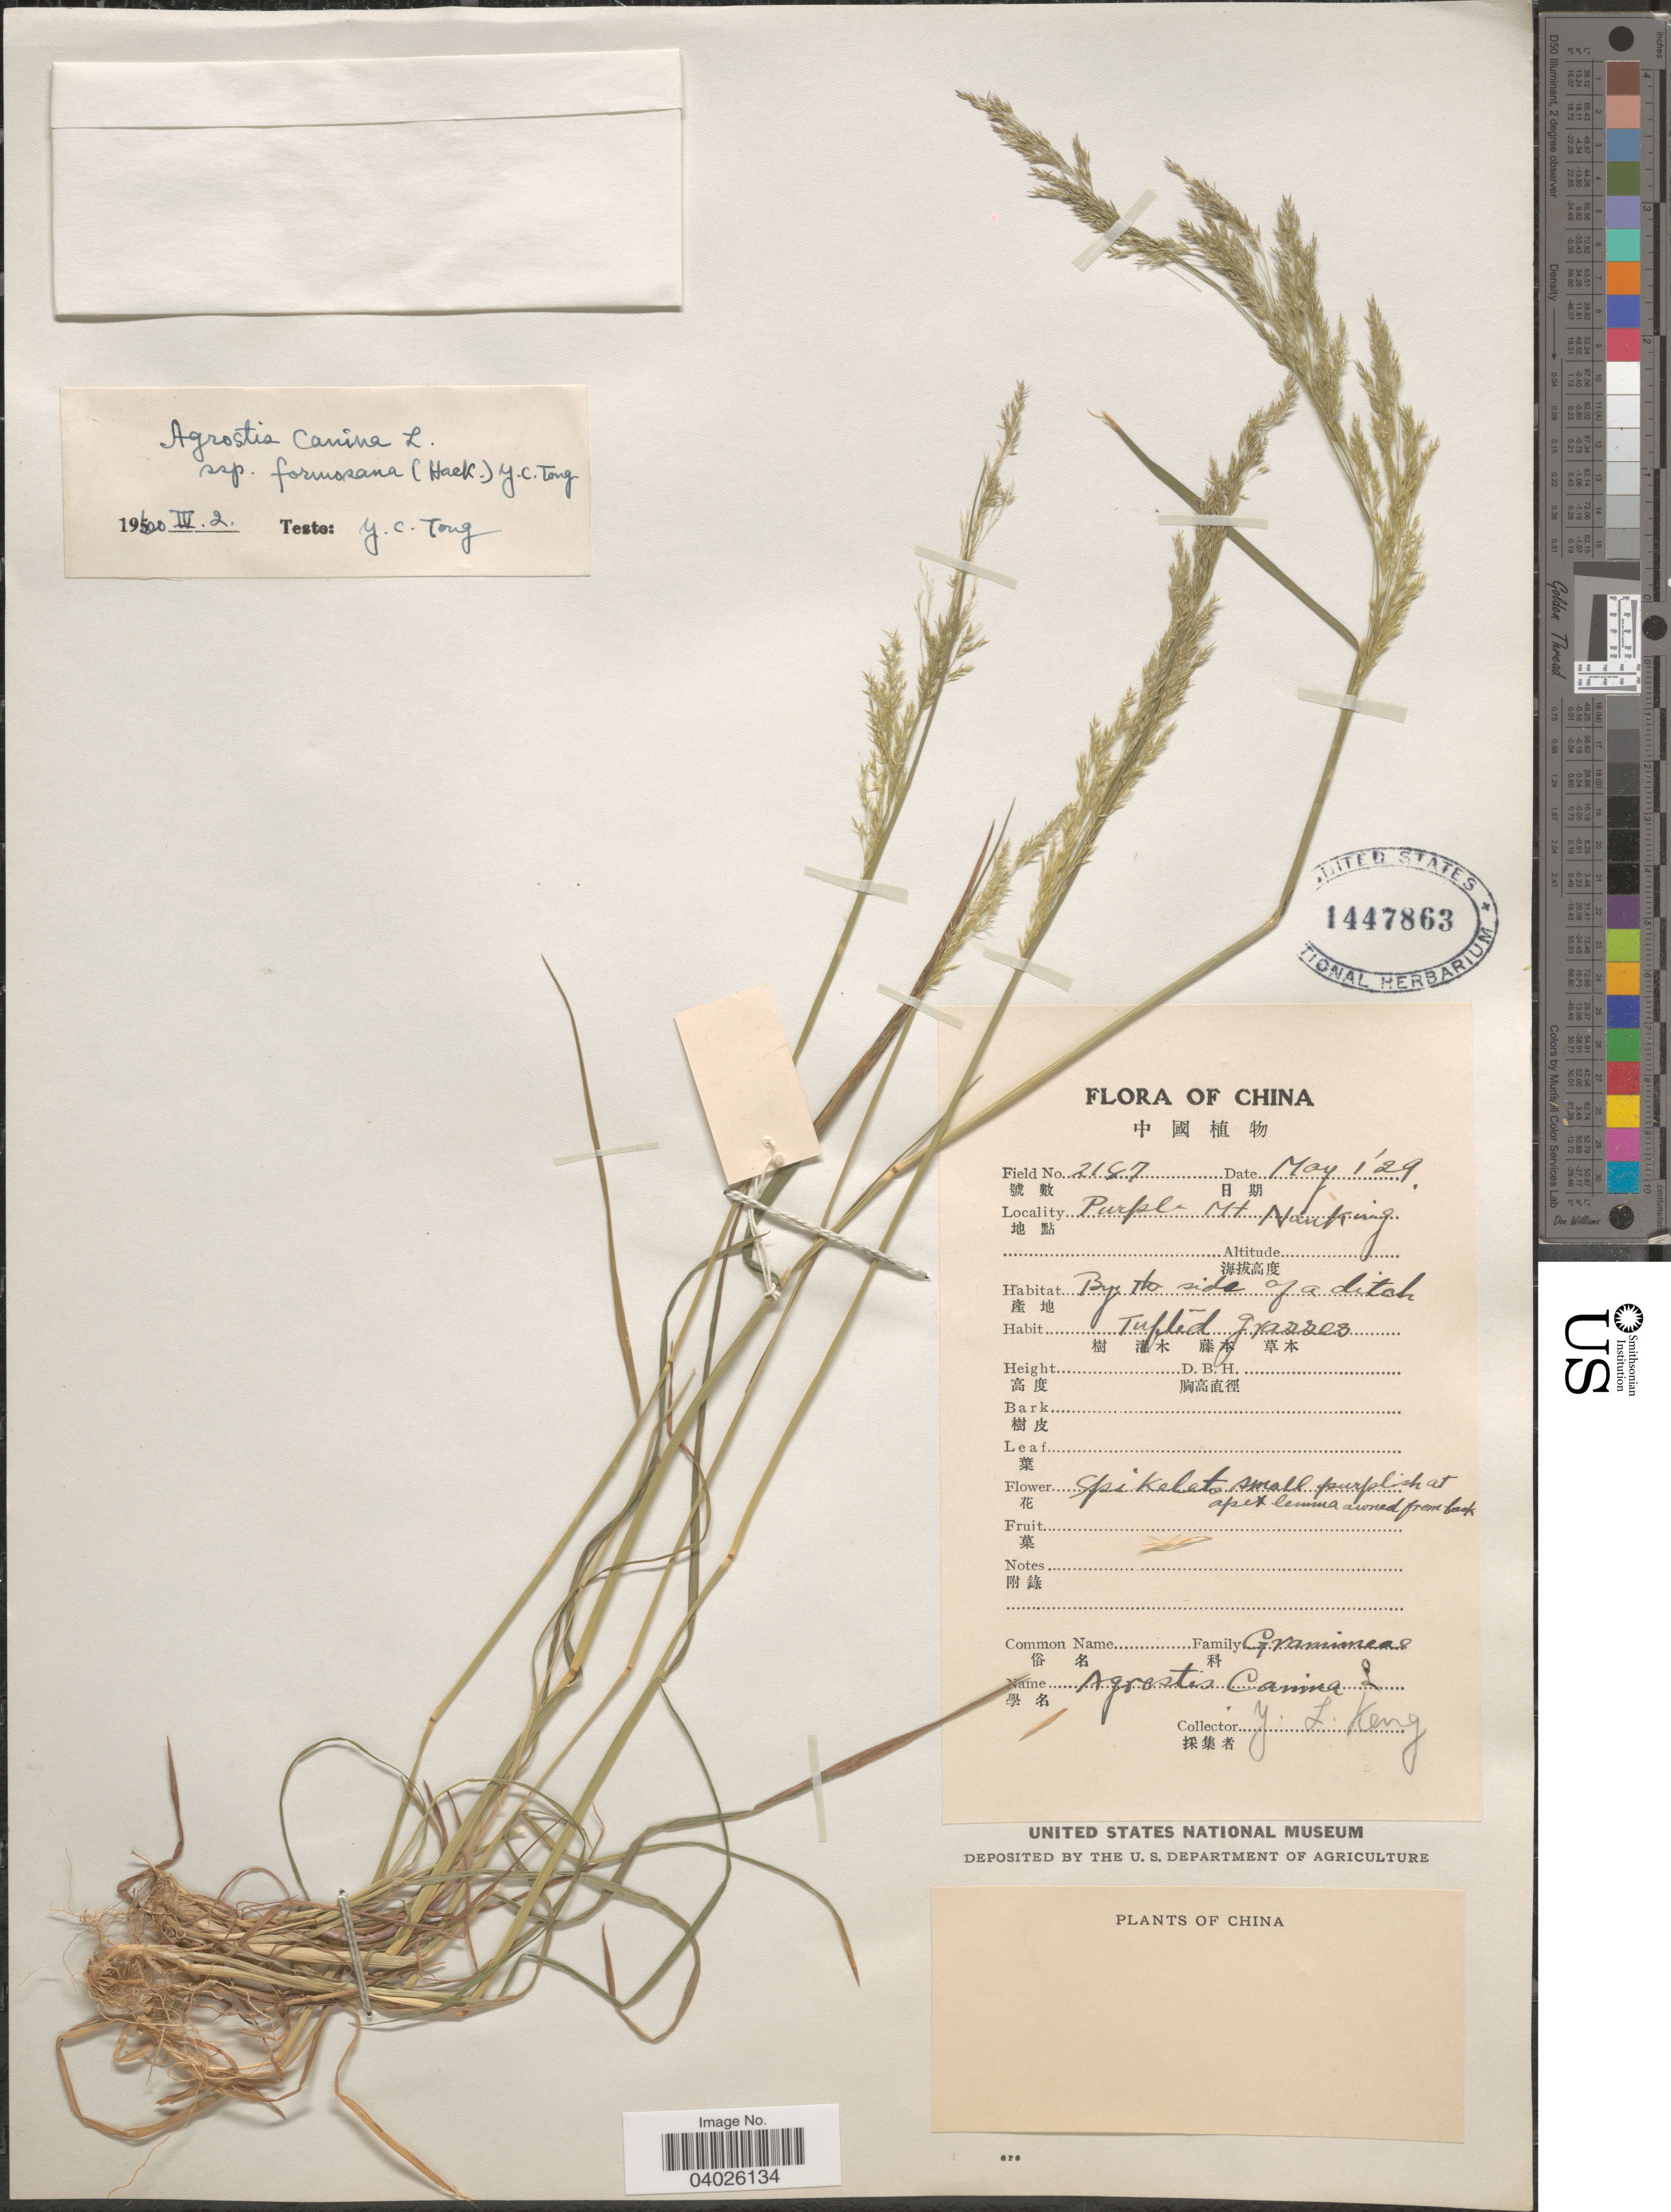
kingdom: Plantae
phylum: Tracheophyta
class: Liliopsida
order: Poales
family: Poaceae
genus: Agrostis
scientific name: Agrostis canina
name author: L.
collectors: Y. L. Keng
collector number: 2187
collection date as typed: Transcribed d/m/y: 1/5/29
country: China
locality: Purple Mt. Nanking.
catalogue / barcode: US 1447863